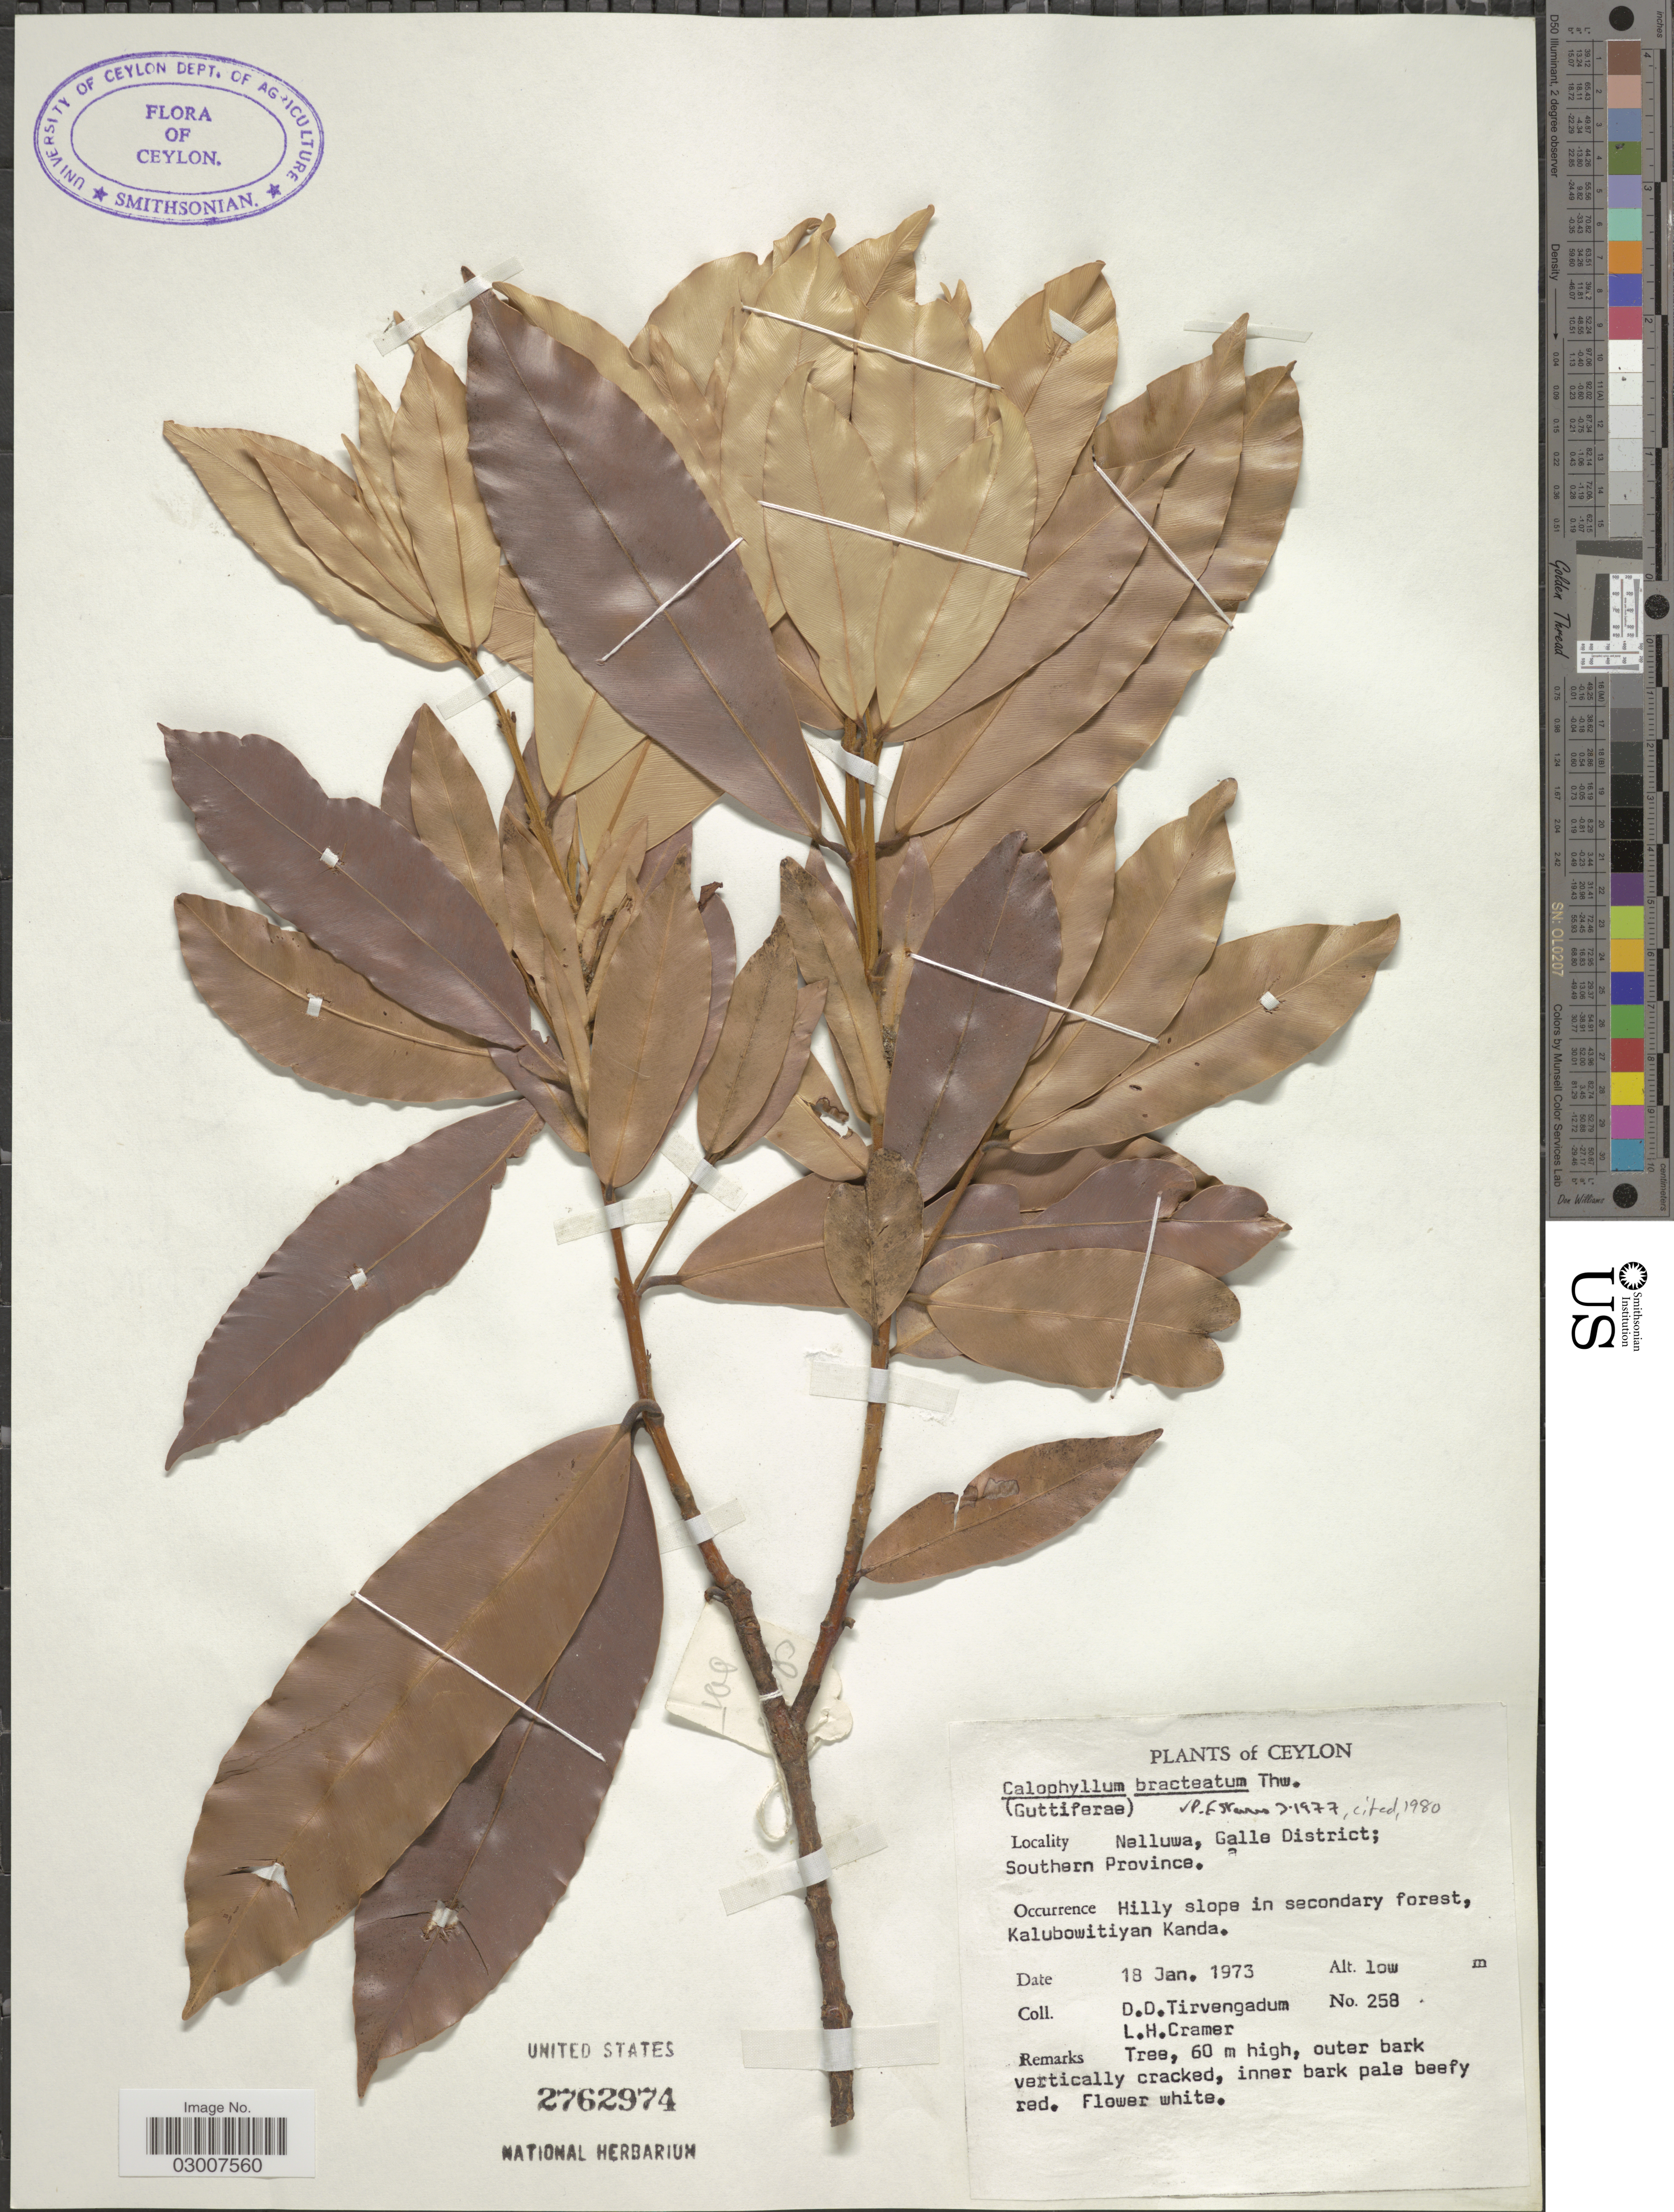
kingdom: Plantae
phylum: Tracheophyta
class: Magnoliopsida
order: Malpighiales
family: Calophyllaceae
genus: Calophyllum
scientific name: Calophyllum bracteatum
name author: Thwaites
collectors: D. Tirvengadum & L. H. Cramer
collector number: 258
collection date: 1973-01-18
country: Sri Lanka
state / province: Southern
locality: Ceylon. Nalluwa, Galle District. Kalubowitiyan Kanda.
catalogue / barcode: US 2762974